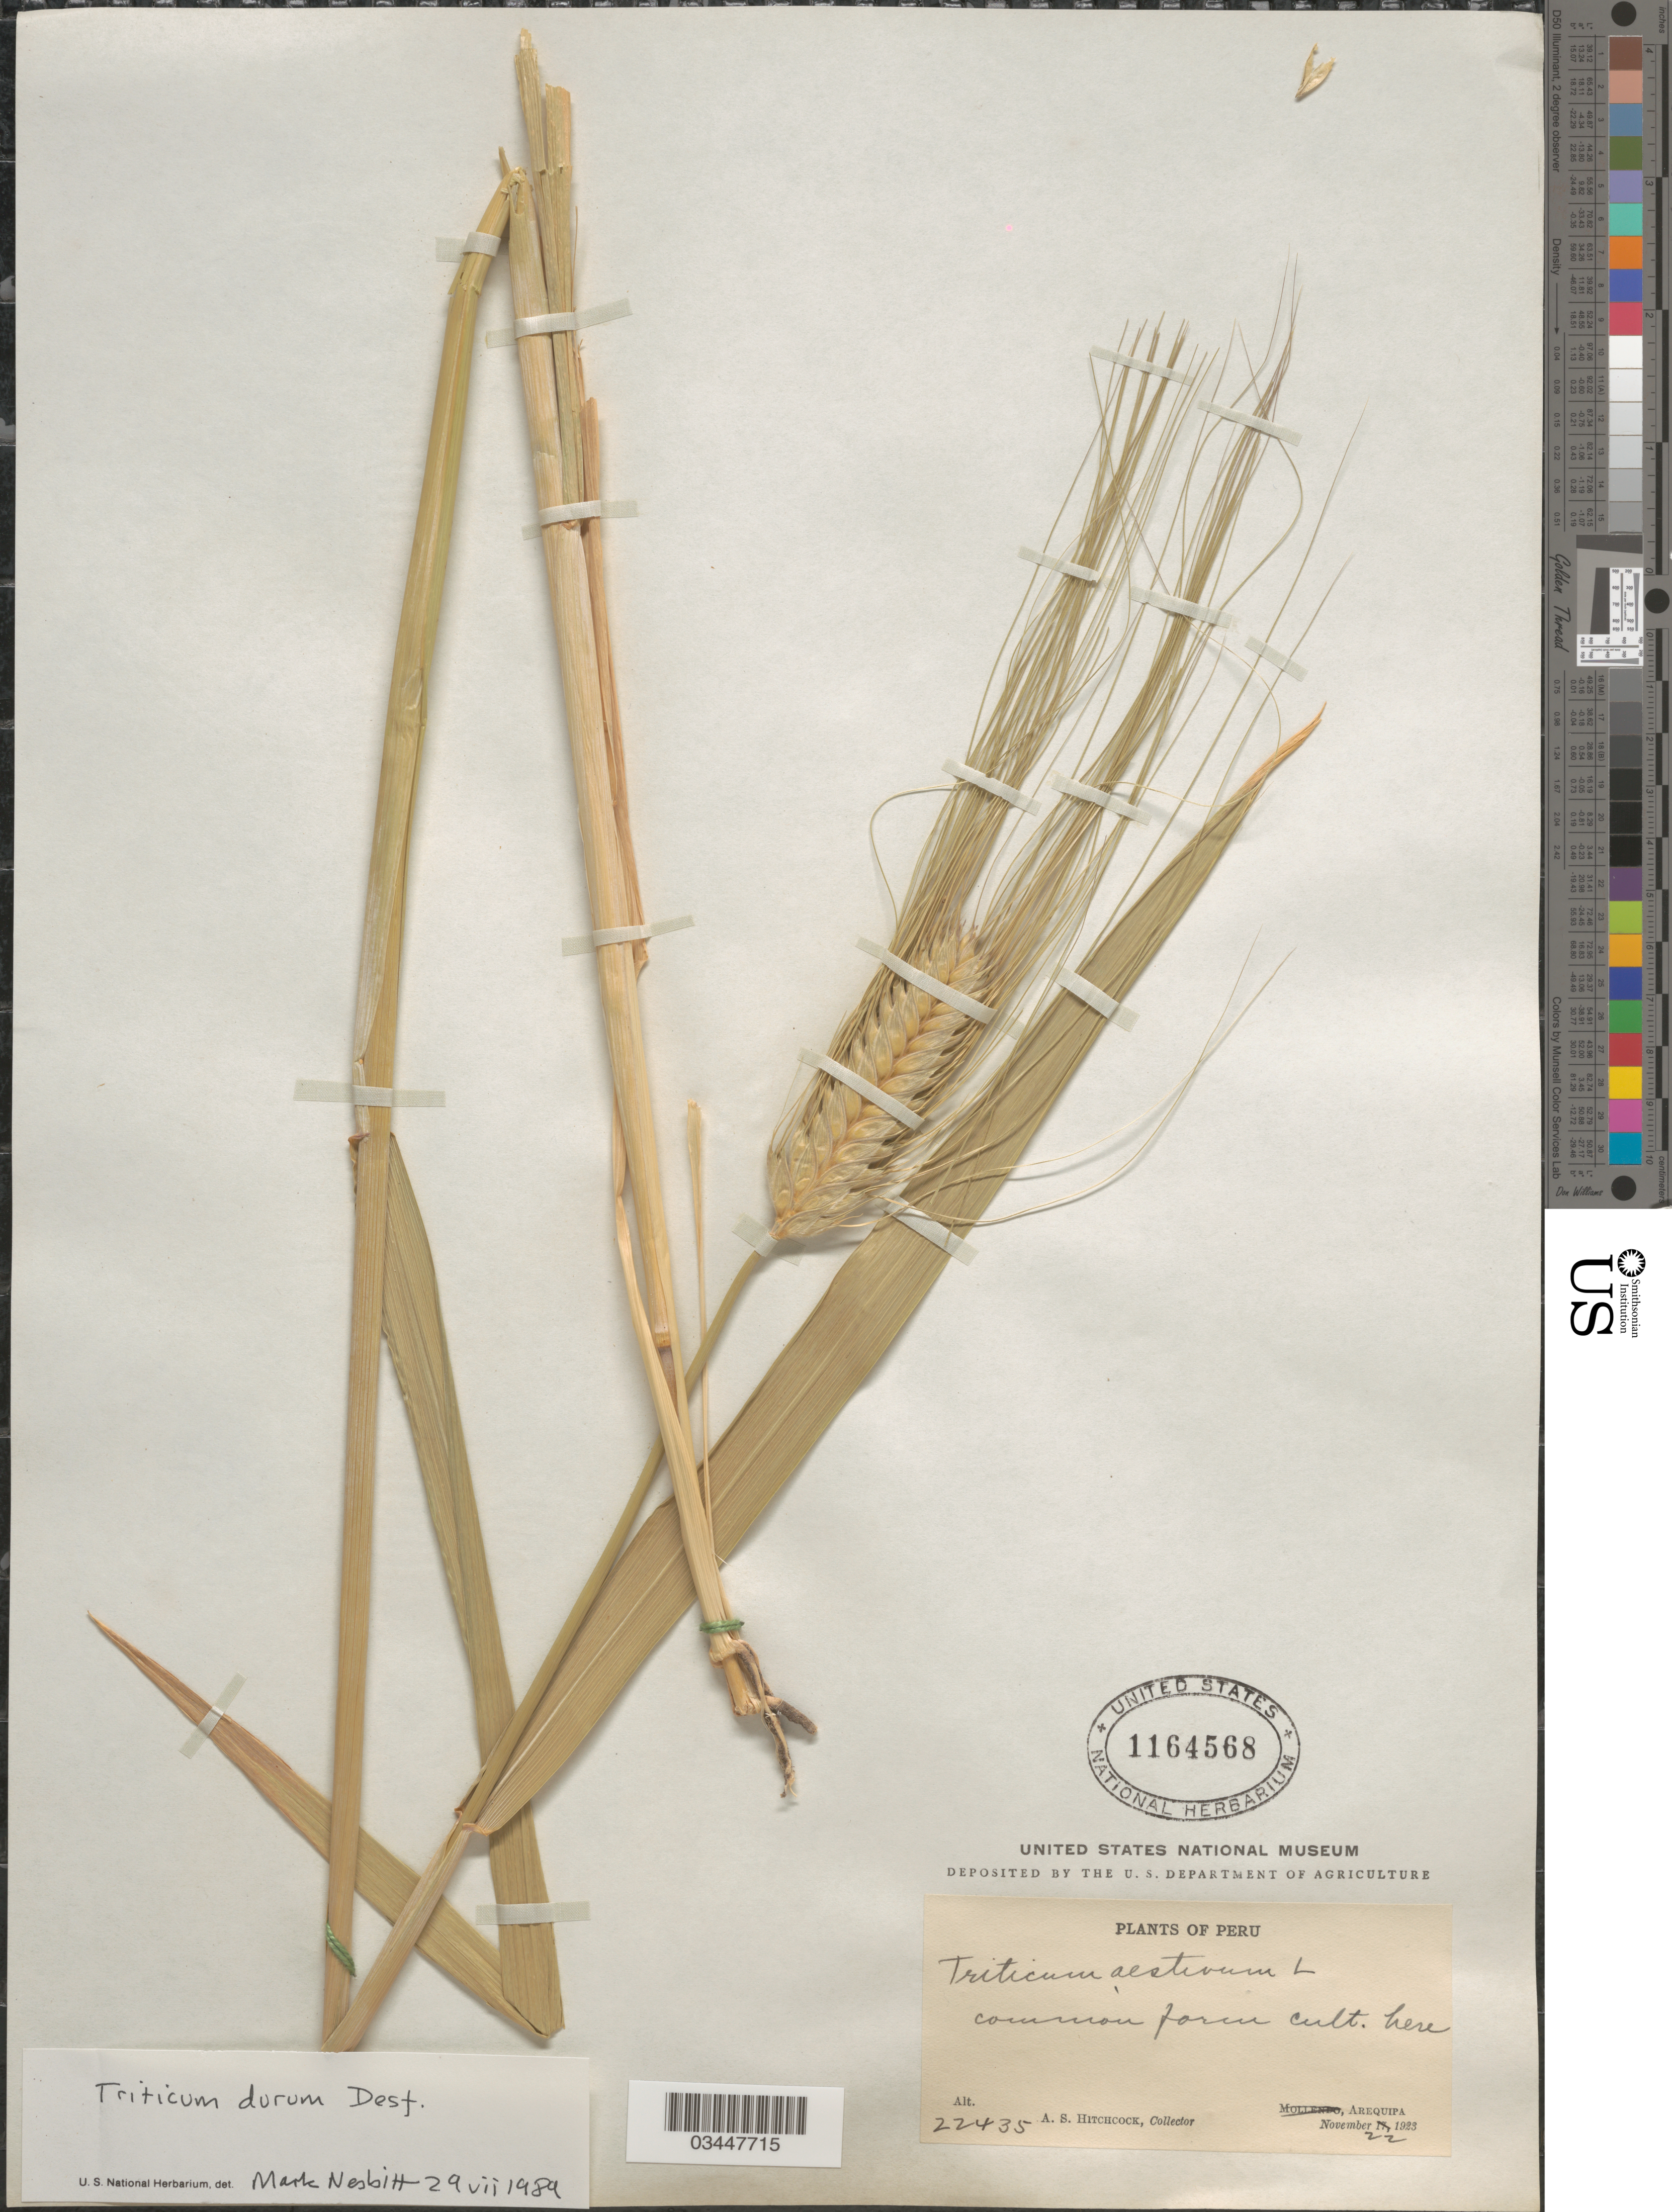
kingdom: Plantae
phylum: Tracheophyta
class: Liliopsida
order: Poales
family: Poaceae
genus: Triticum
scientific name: Triticum durum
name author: Desf.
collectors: A. S. Hitchcock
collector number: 22435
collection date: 1923-11-22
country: Peru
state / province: Arequipa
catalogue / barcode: US 1164568